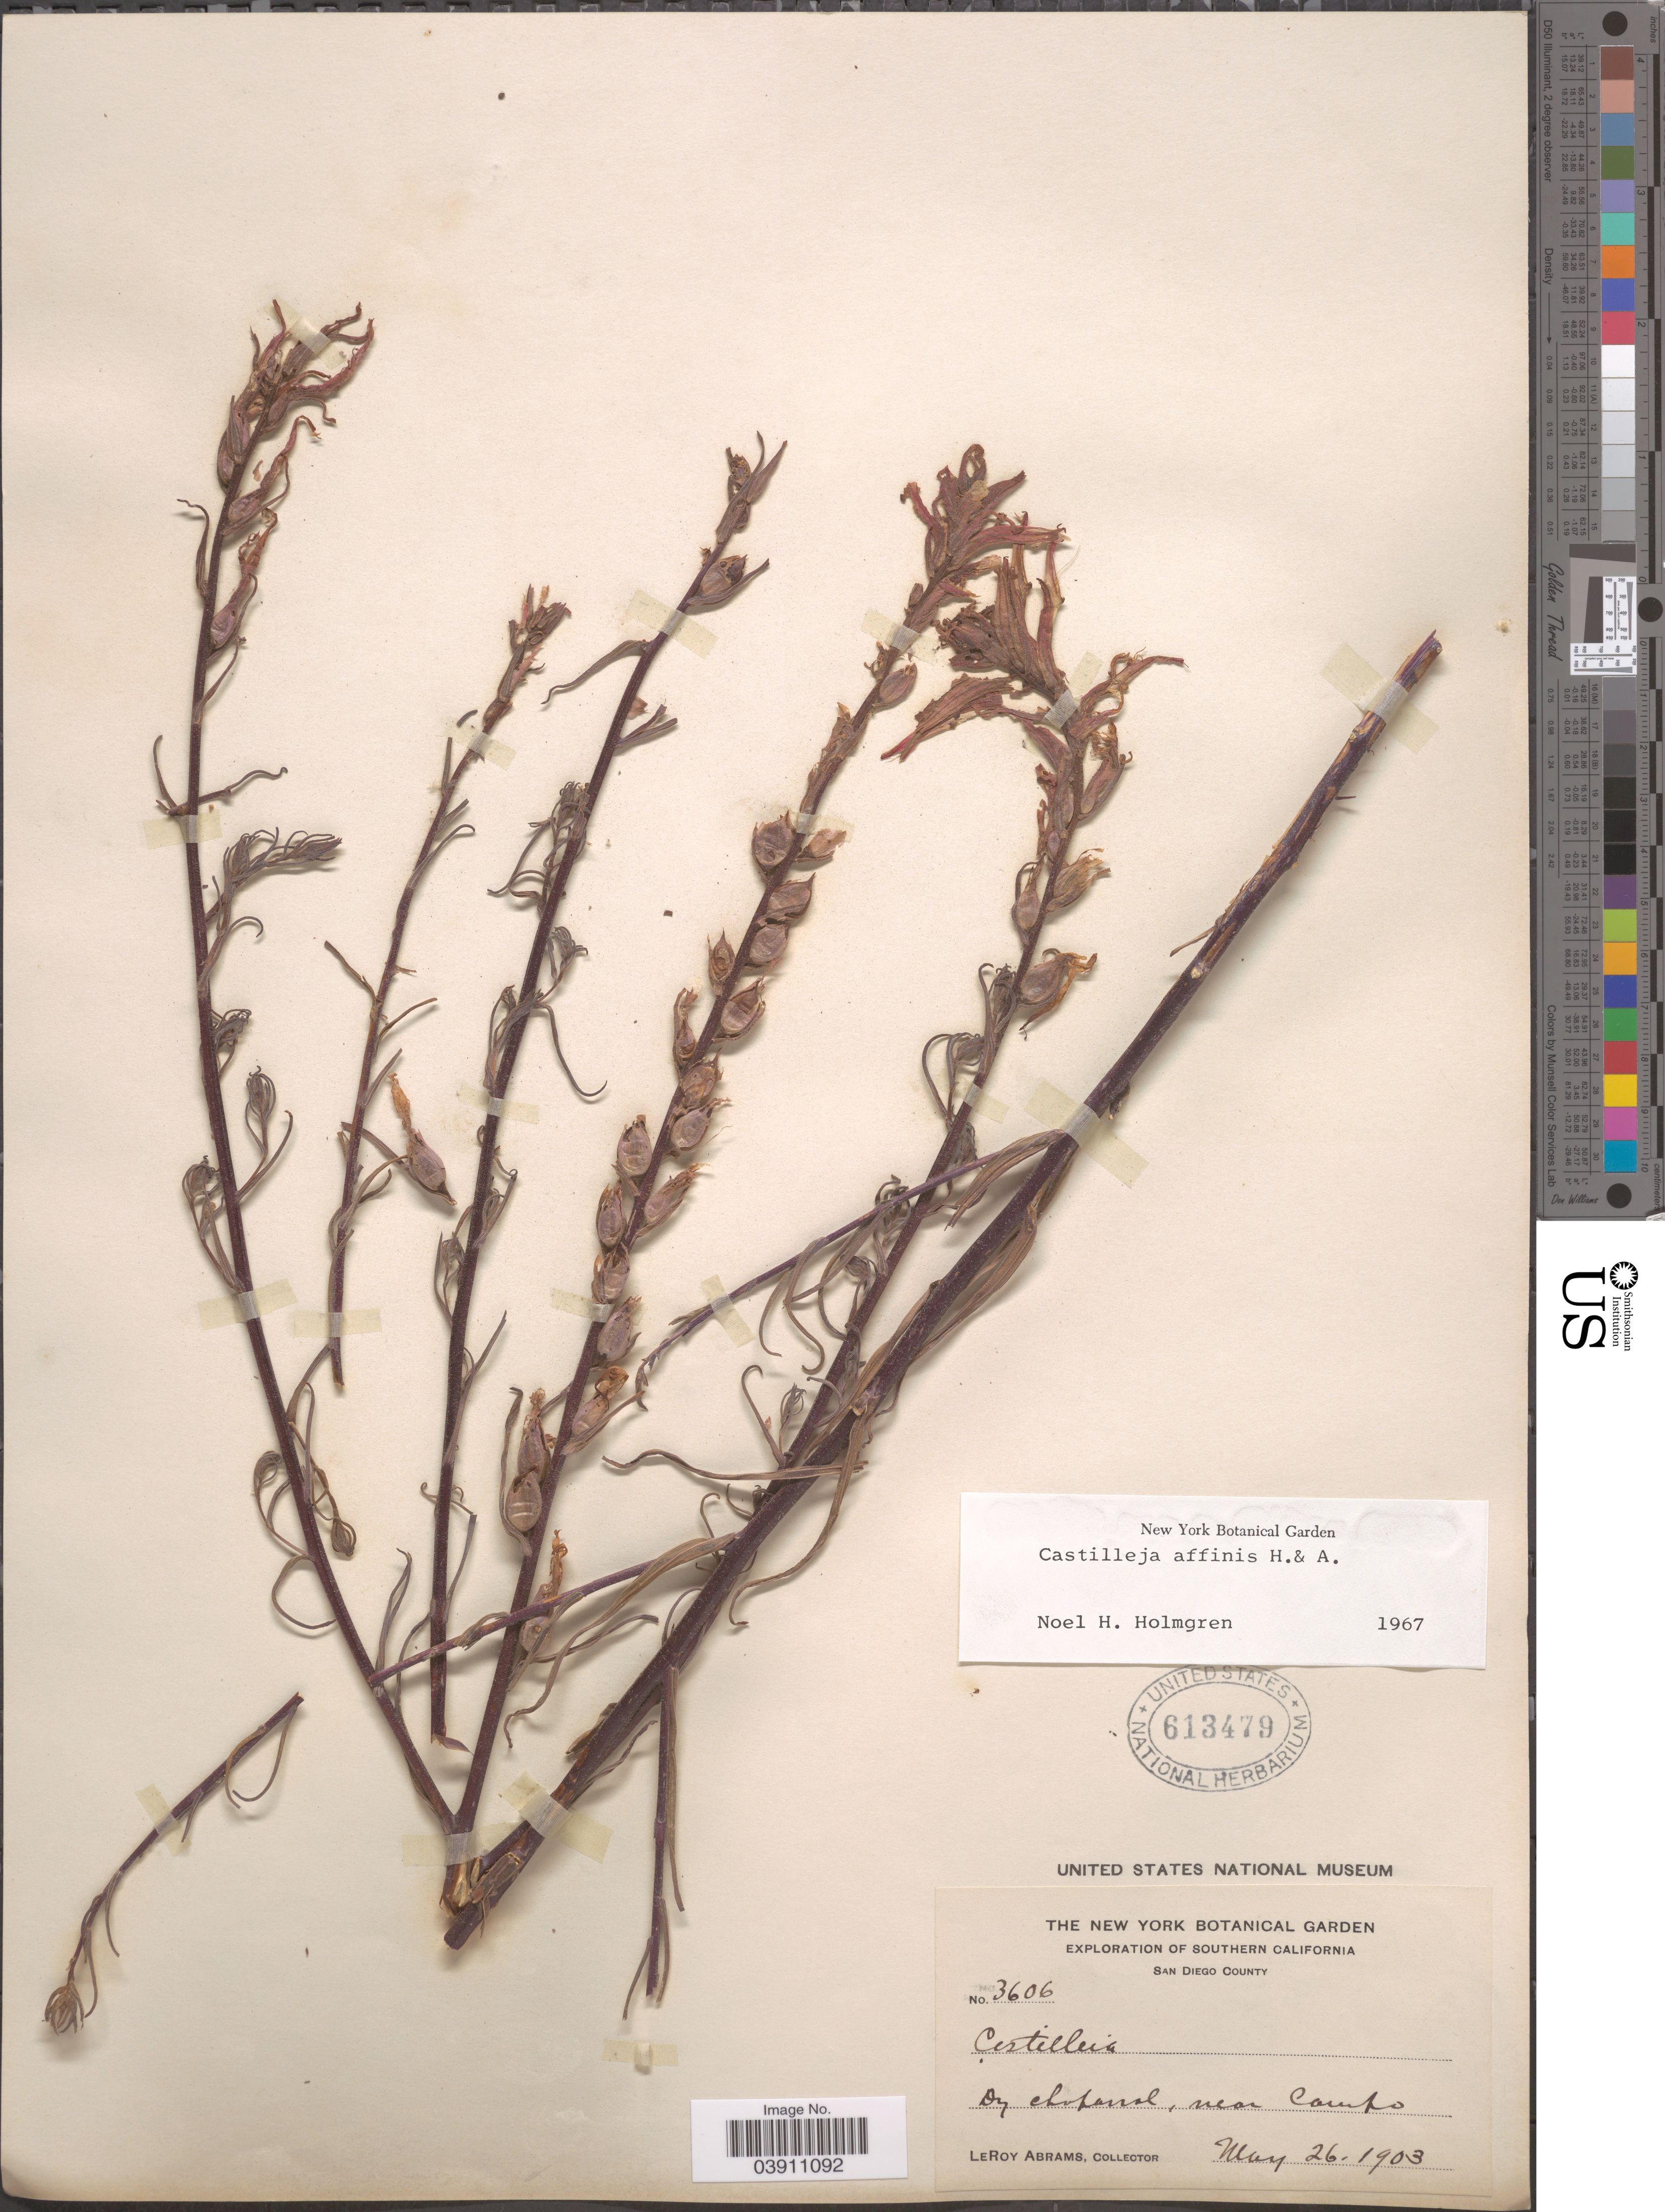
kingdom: Plantae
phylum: Tracheophyta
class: Magnoliopsida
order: Lamiales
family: Orobanchaceae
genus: Castilleja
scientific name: Castilleja affinis subsp. neglecta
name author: (Zeile) T.I. Chuang & Heckard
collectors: L. Abrams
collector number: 3606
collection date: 1903-05-26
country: United States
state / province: California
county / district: San Diego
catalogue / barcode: US 613479